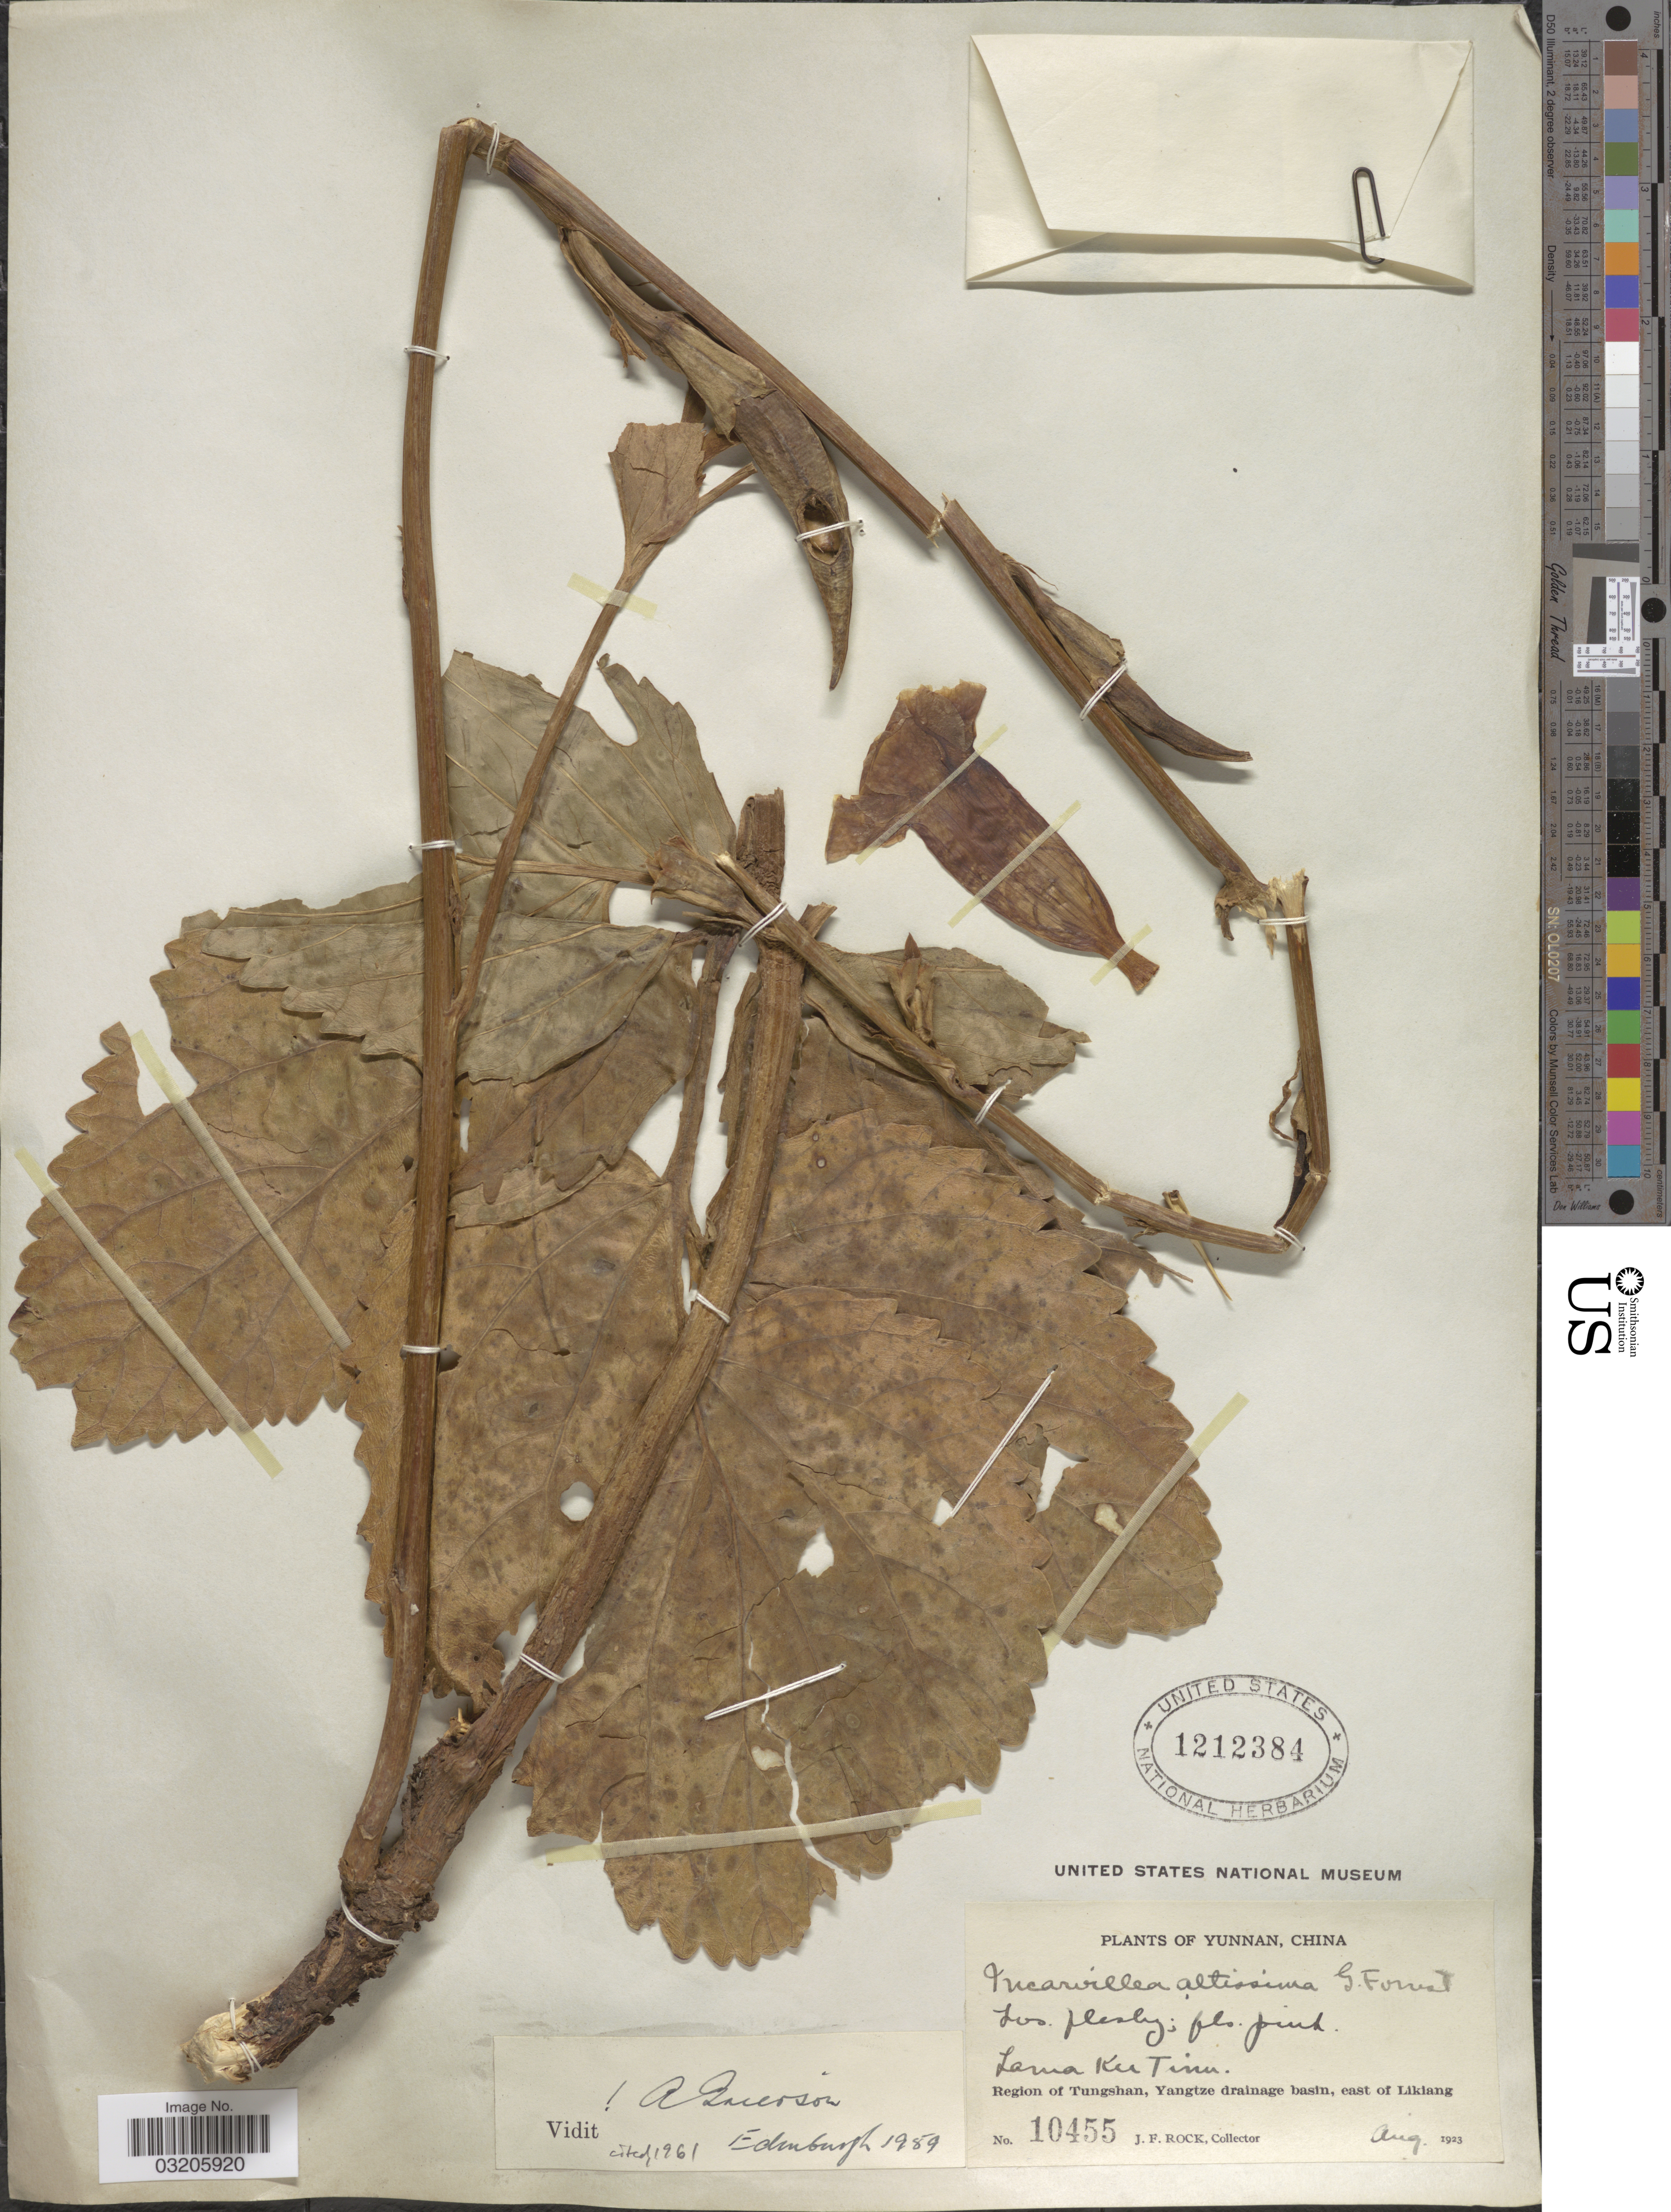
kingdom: Plantae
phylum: Tracheophyta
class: Magnoliopsida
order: Lamiales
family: Bignoniaceae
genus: Incarvillea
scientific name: Incarvillea altissima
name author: Forrest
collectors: J. Rock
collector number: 10455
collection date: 1923-08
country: China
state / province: Yunnan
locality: Lama Ku Tinu. Region of Tungshan, Yangtze drainage basin, east of Likiang.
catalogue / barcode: US 1212384